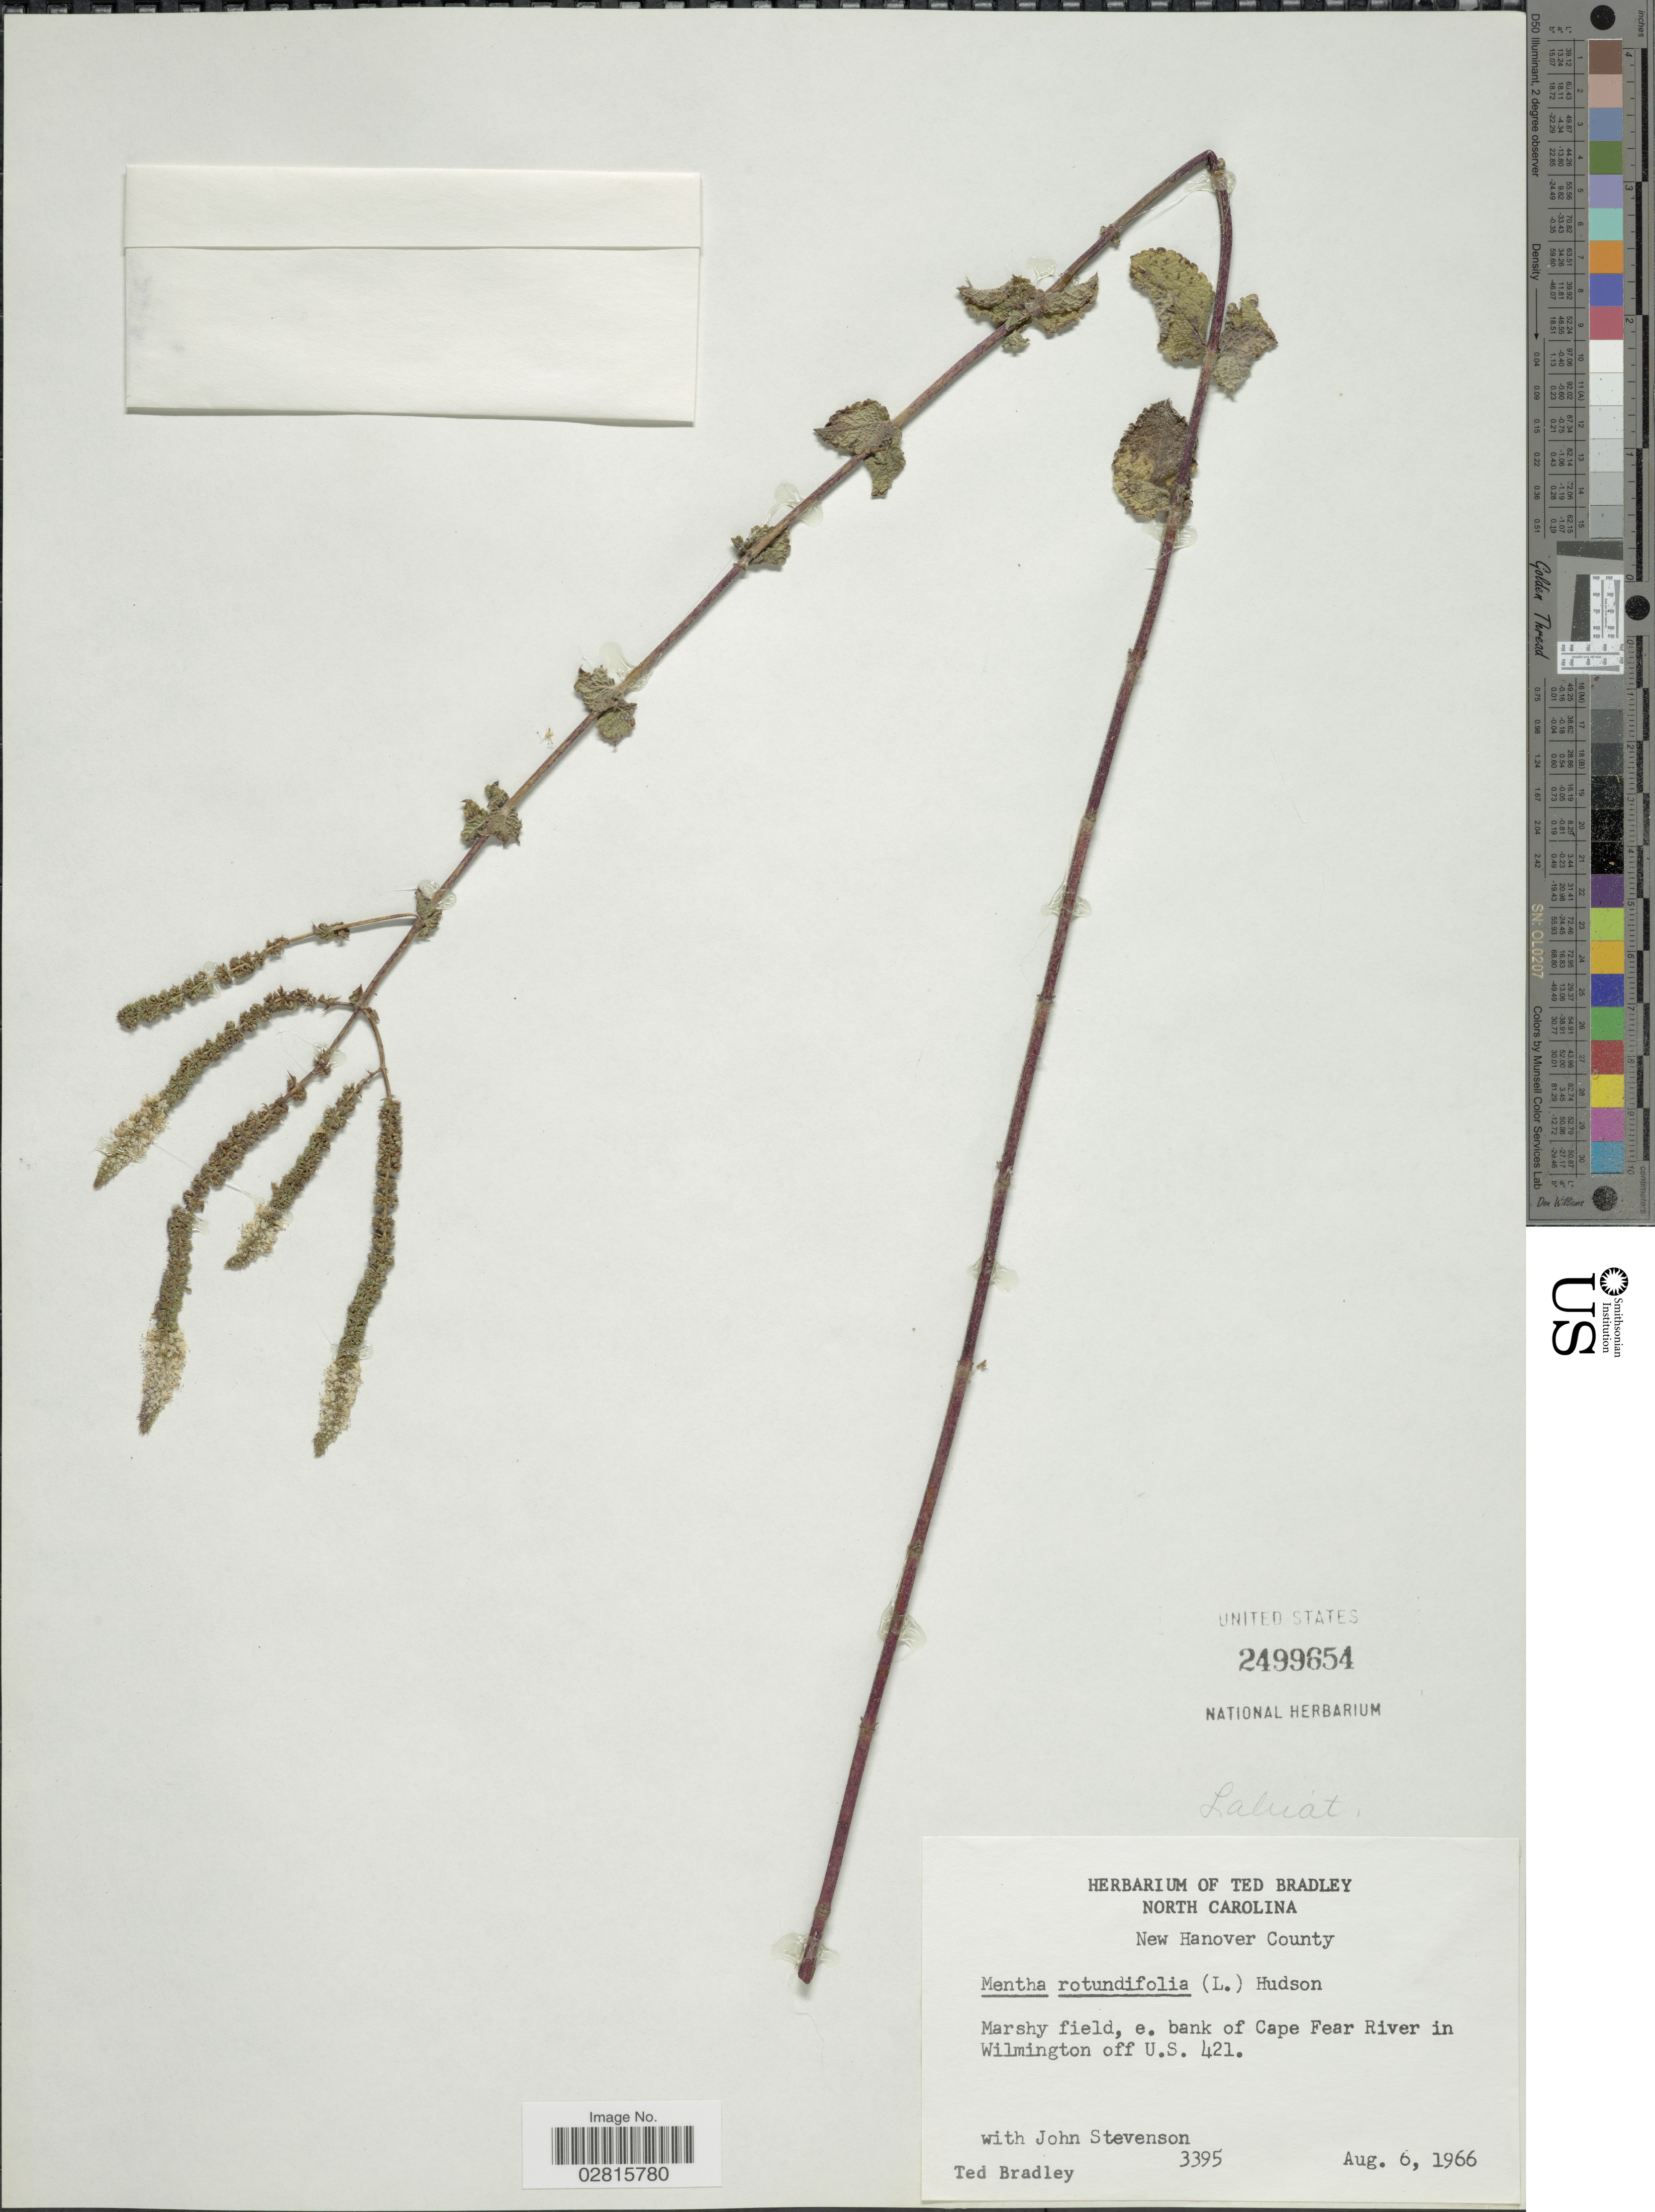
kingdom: Plantae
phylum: Tracheophyta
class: Magnoliopsida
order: Lamiales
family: Lamiaceae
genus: Mentha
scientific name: Mentha rotundifolia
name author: (L.) Huds.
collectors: T. Bradley & J. Stevenson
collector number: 3395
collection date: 1966-08-06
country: United States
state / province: North Carolina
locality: New Hanover County, e. bank of Cape Fear River in Wilmington off U.S. 421.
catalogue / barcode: US 2499654